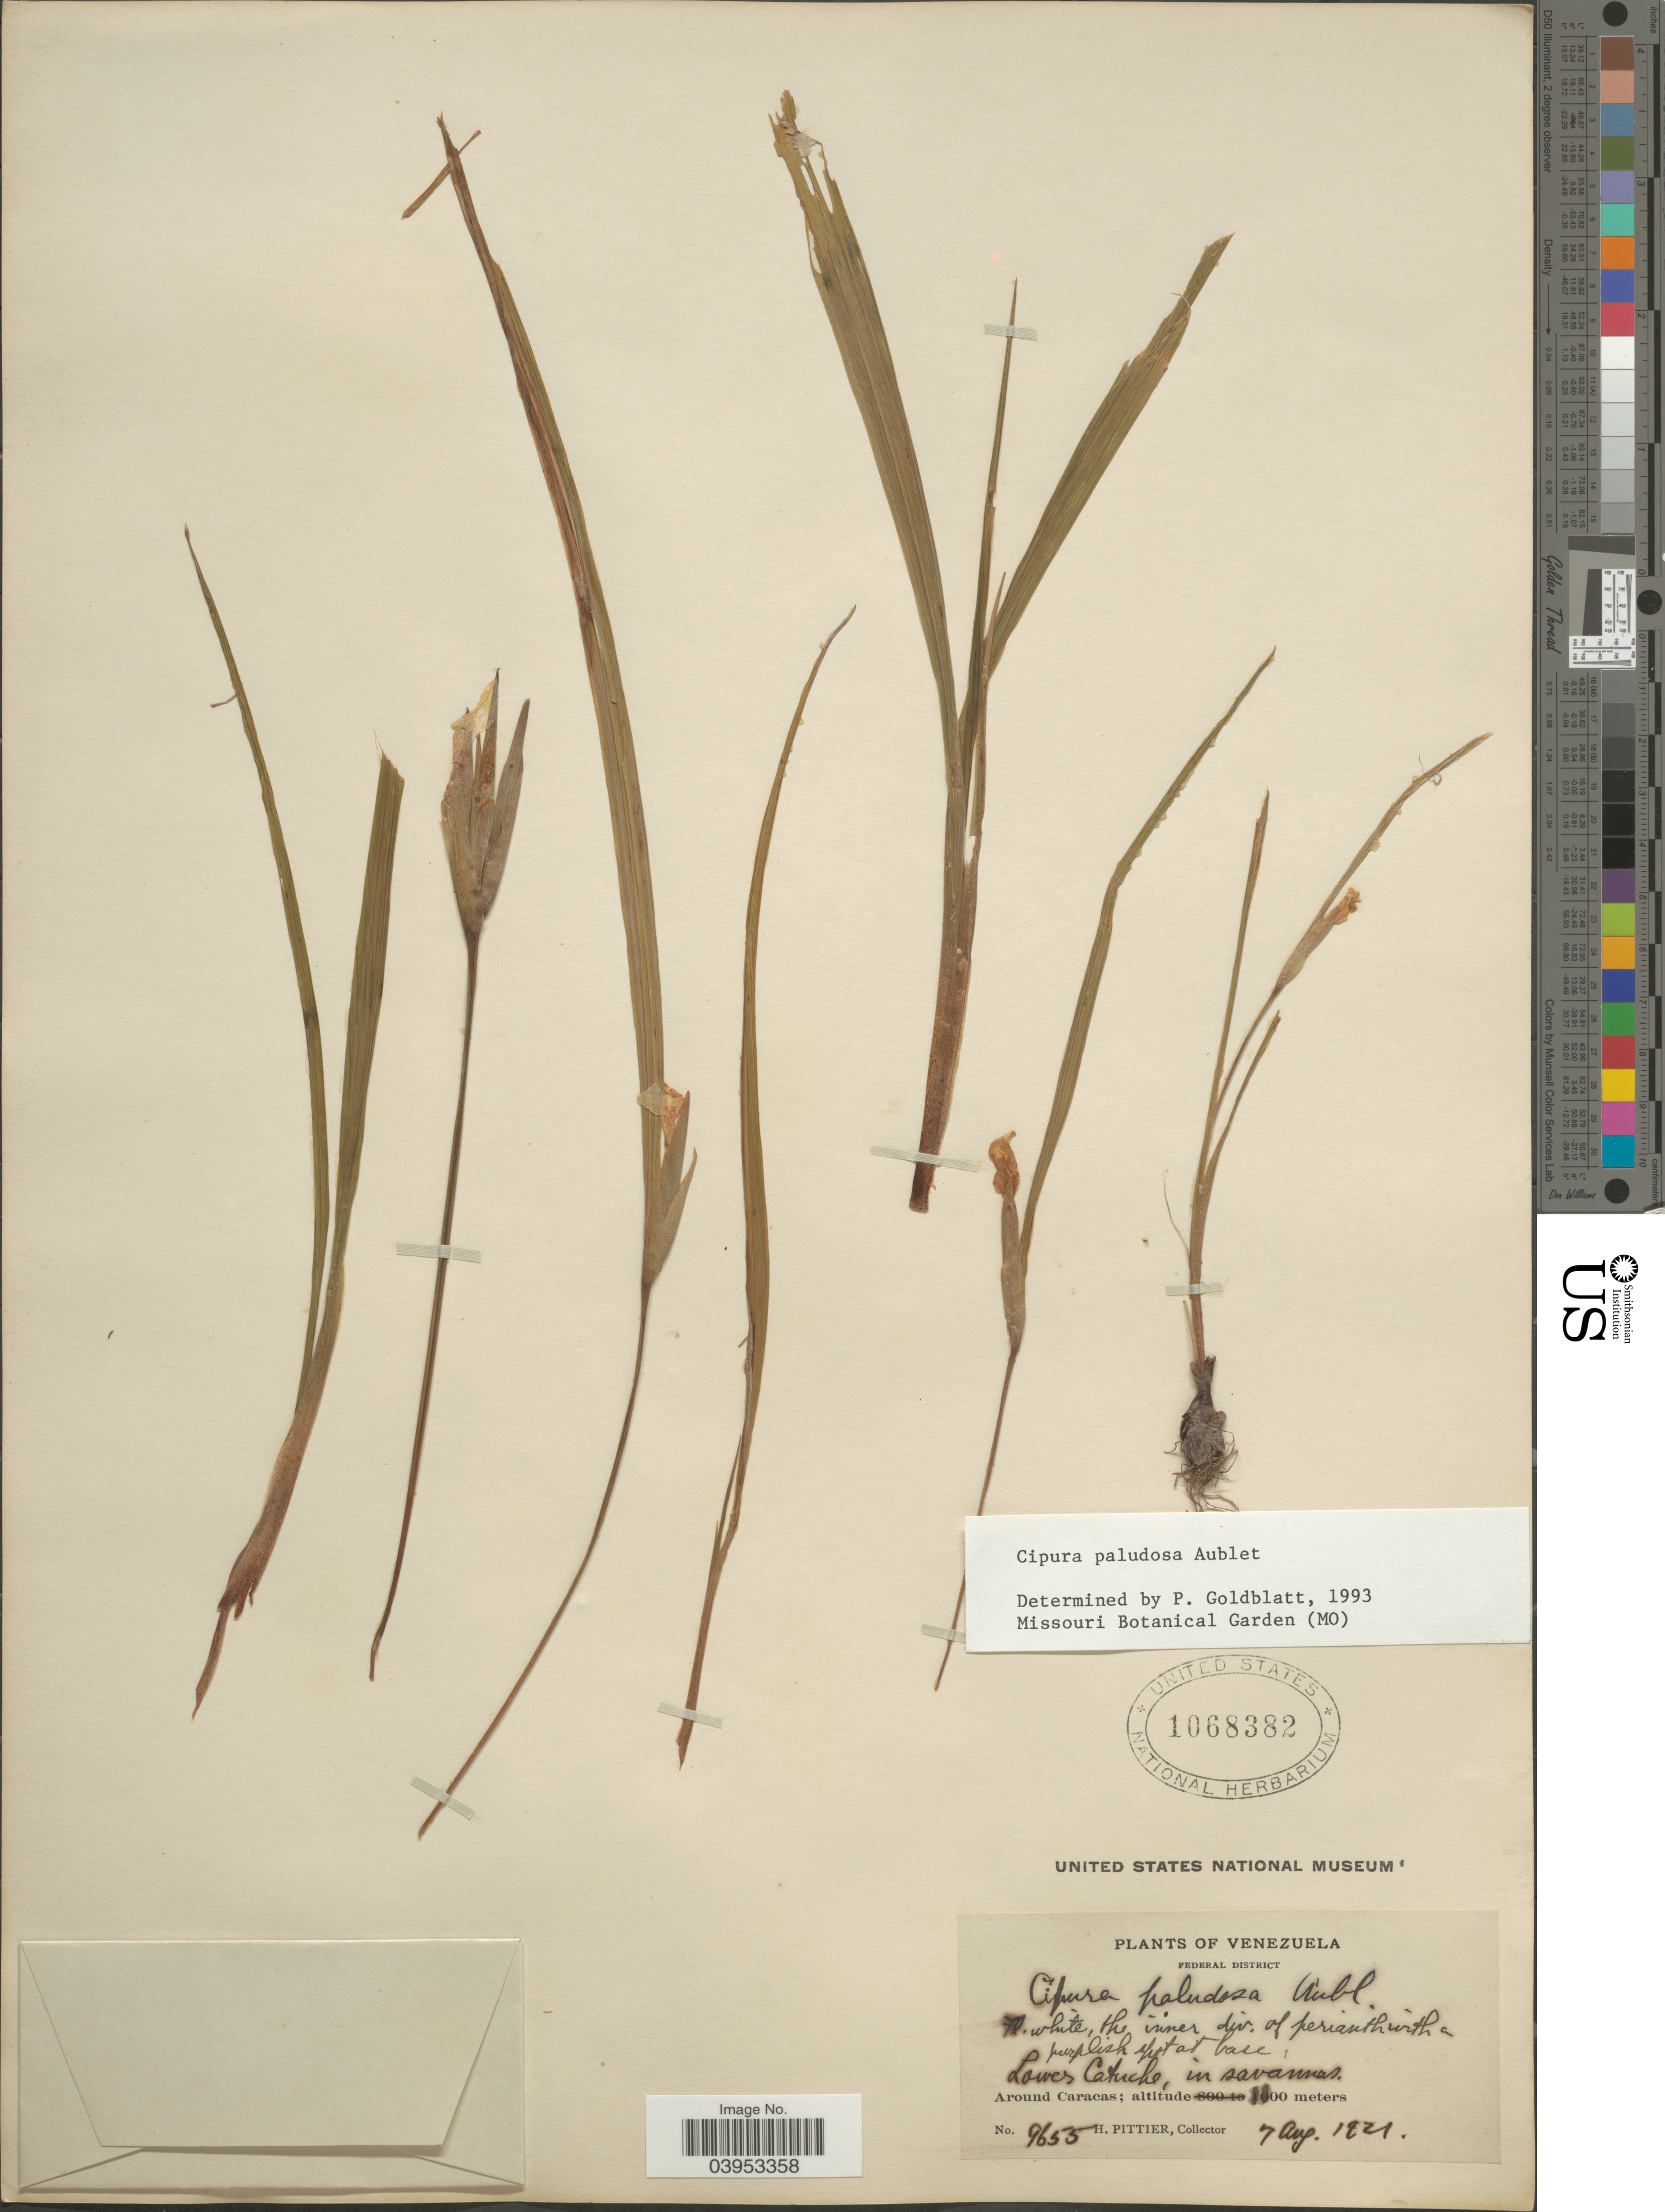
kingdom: Plantae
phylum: Tracheophyta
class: Liliopsida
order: Asparagales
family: Iridaceae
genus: Cipura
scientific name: Cipura paludosa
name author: Aubl.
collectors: H. F. Pittier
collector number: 9655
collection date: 1821-08-07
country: Venezuela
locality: Federal District. Lower Catuche. Around Caracas.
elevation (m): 1100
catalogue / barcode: US 1068382